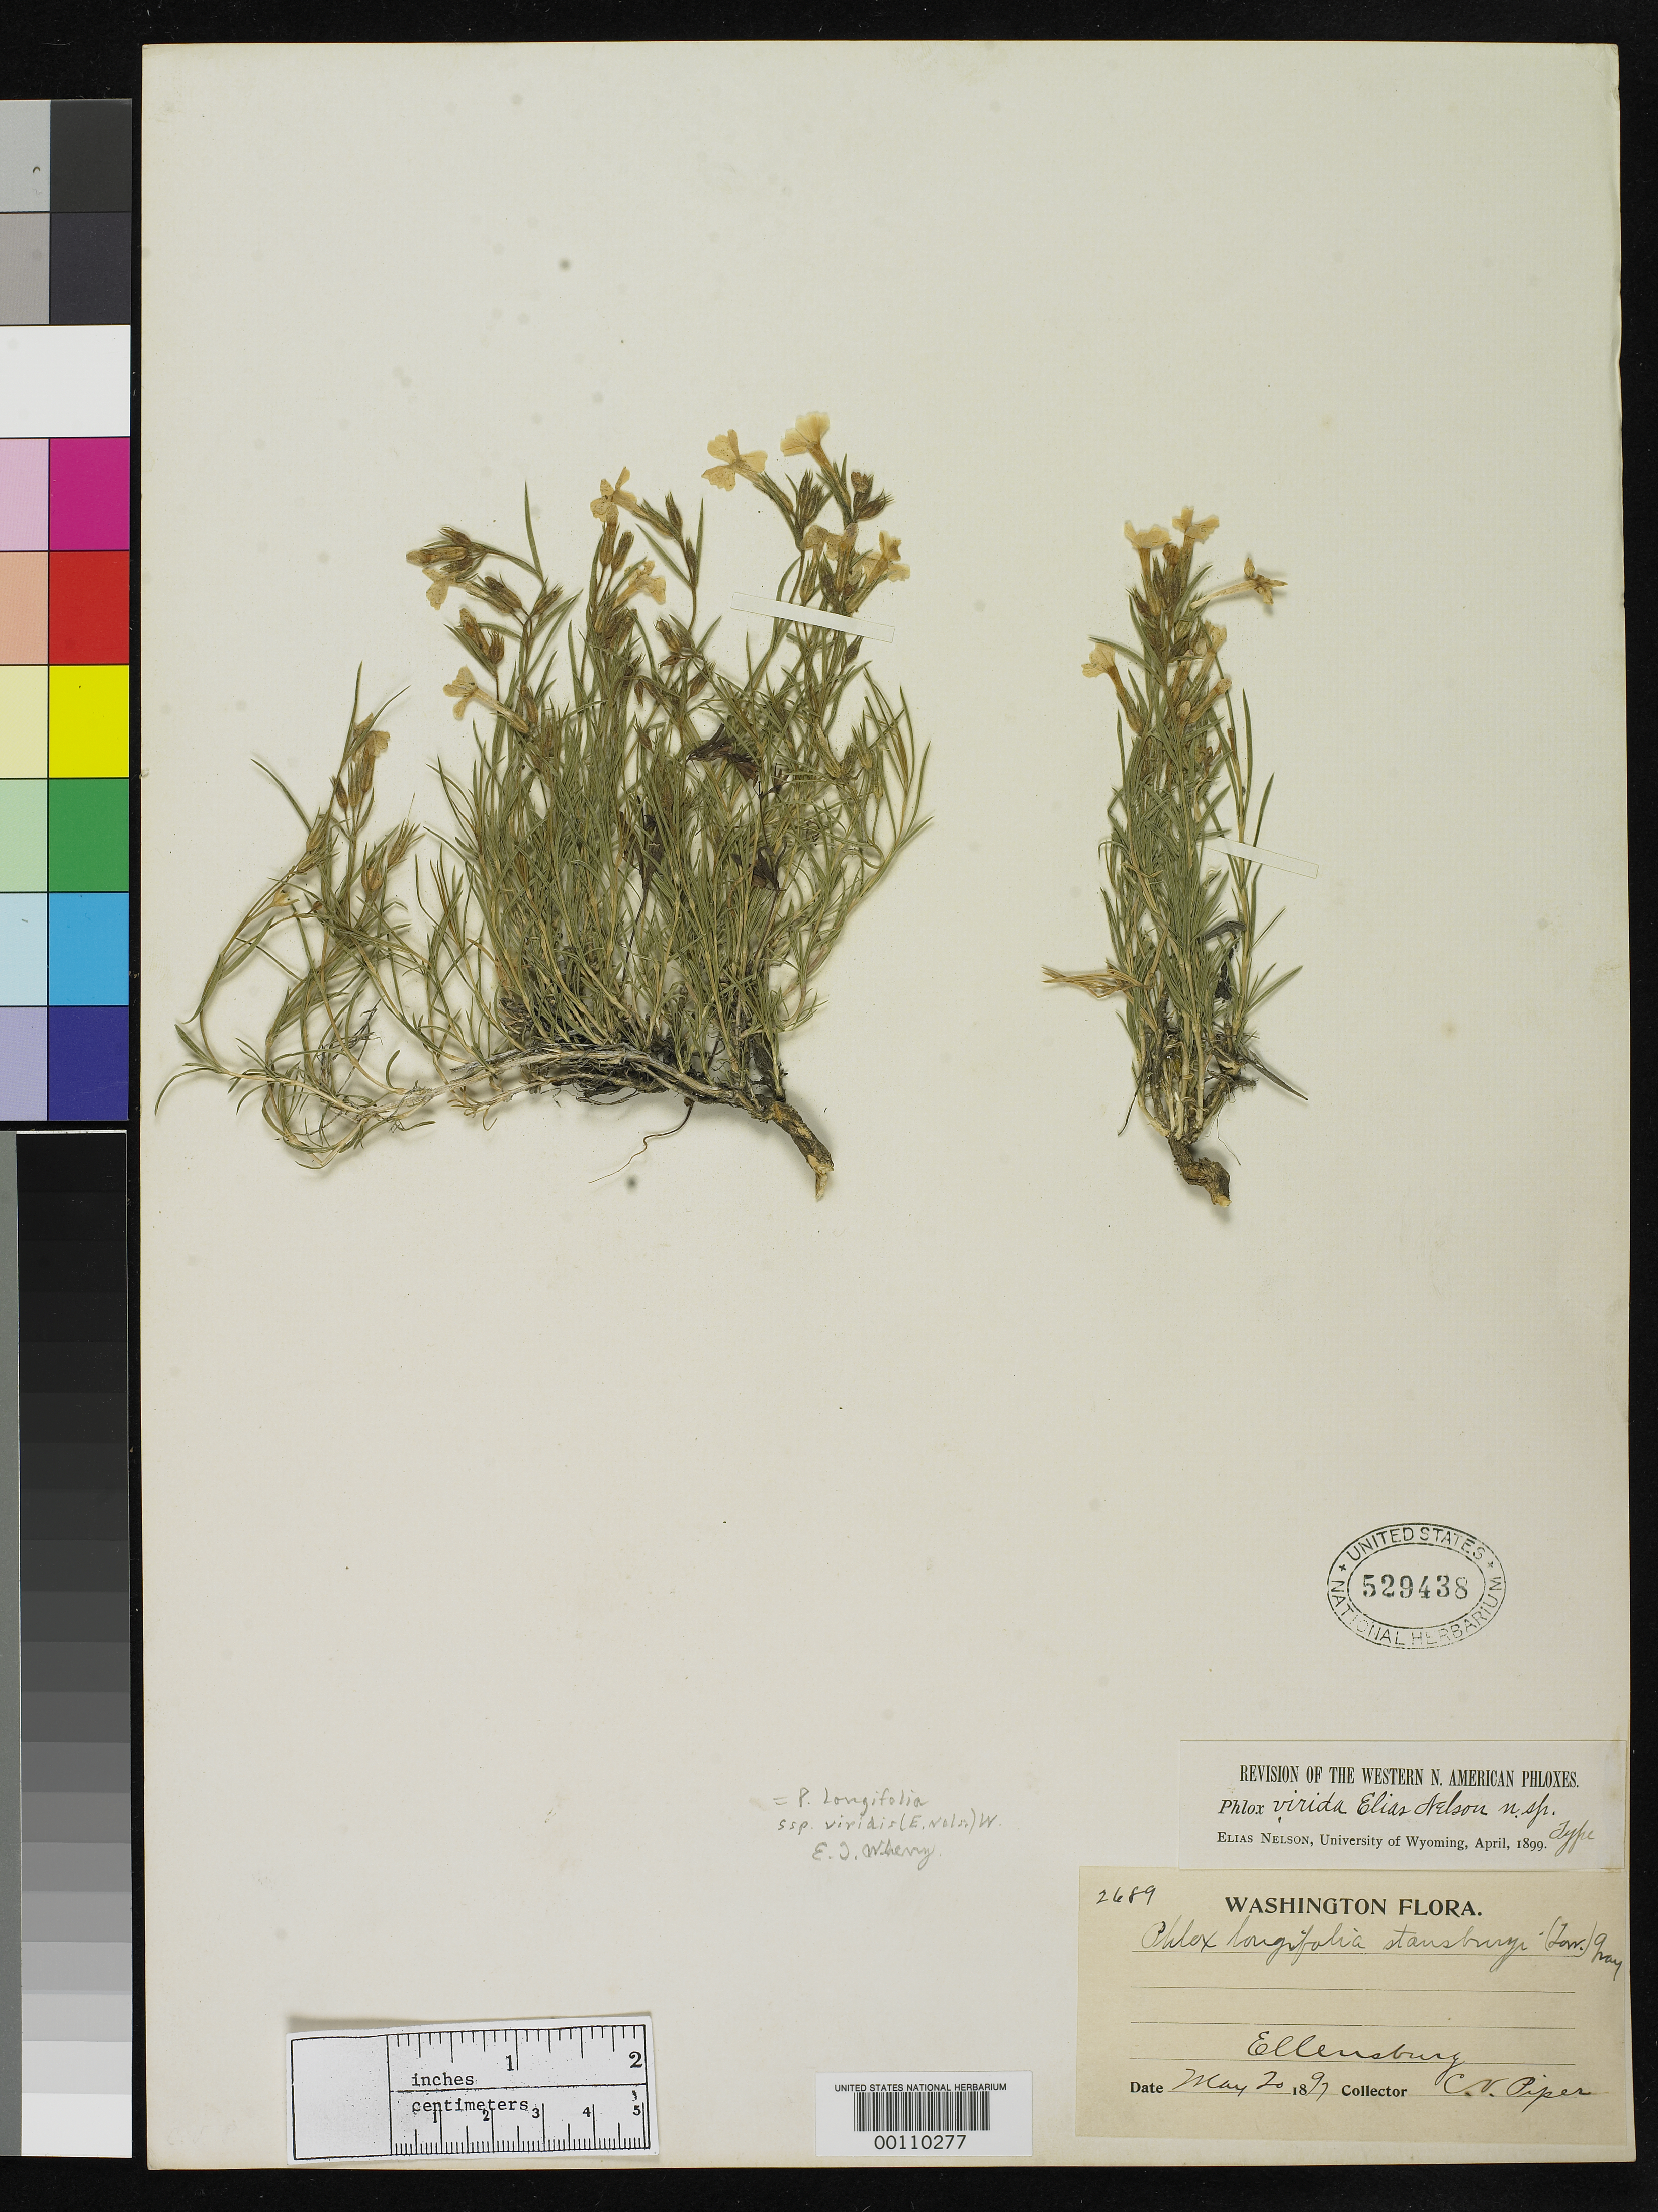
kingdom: Plantae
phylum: Tracheophyta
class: Magnoliopsida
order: Ericales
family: Polemoniaceae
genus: Phlox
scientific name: Phlox viridis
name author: E.E. Nelson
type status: Type Collection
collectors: C. V. Piper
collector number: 2689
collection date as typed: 20 May 1897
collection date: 1897-05-20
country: United States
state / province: Washington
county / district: Kittitas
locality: Ellensburg.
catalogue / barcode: US 529438